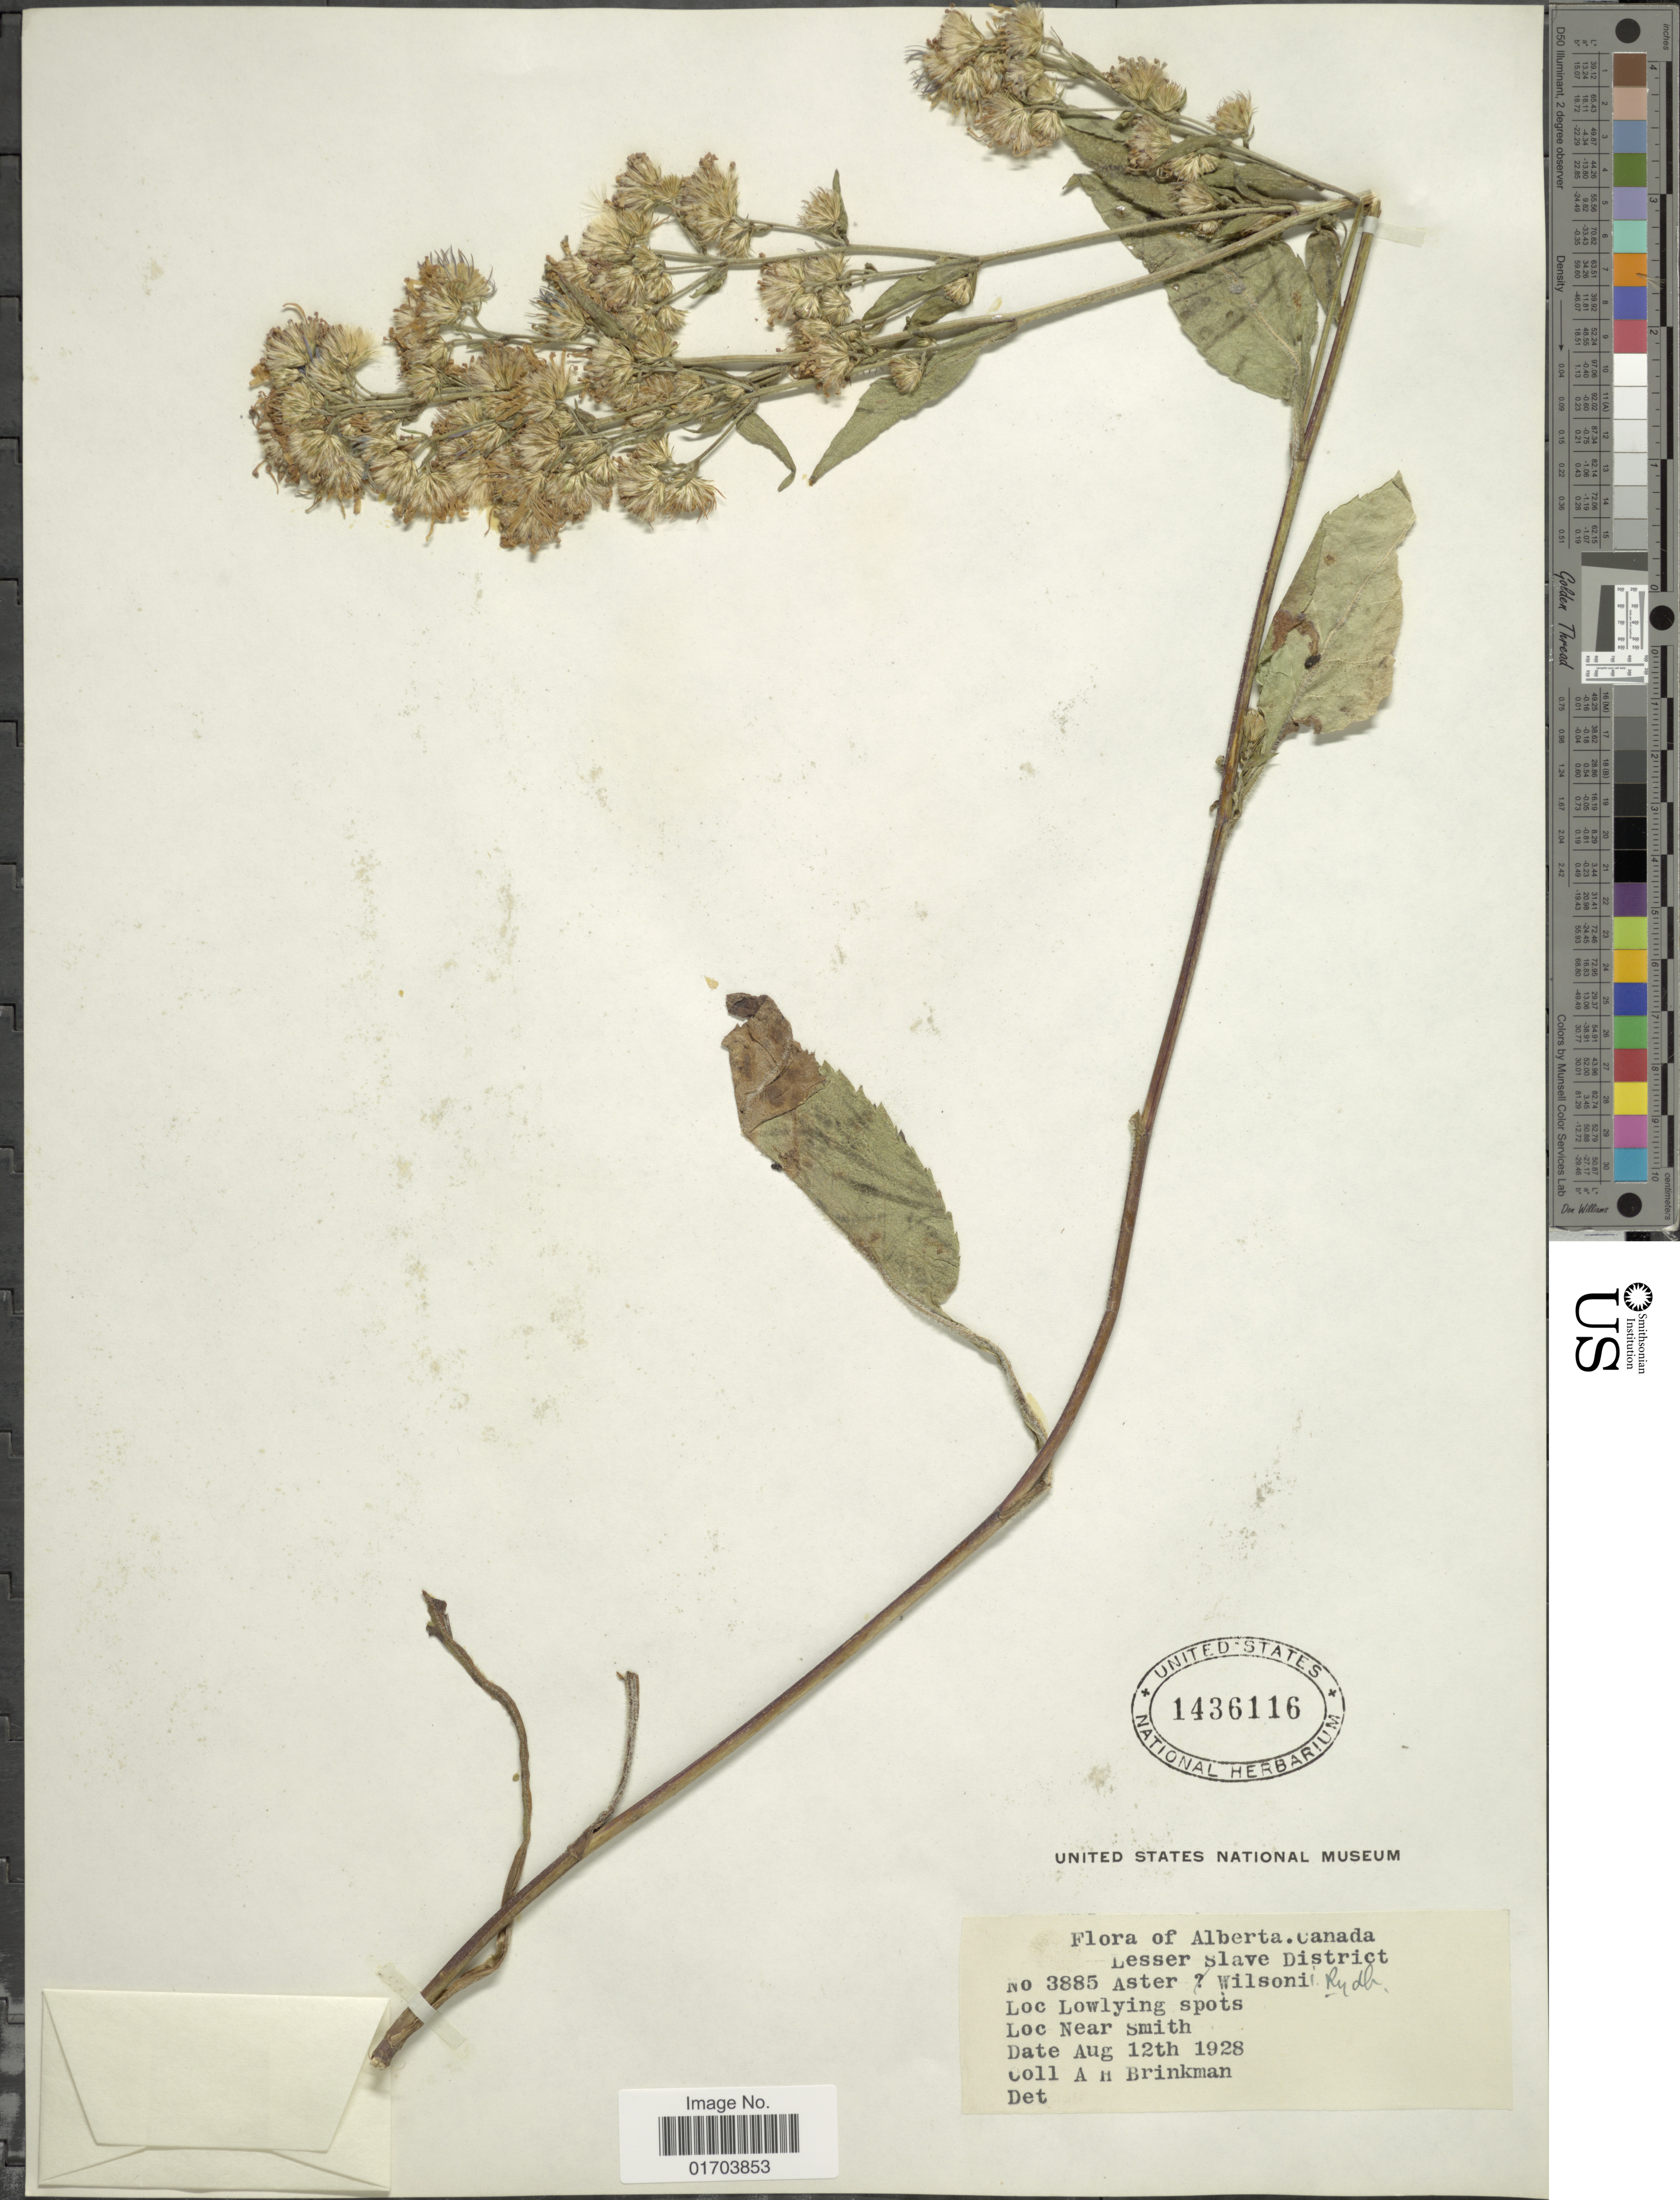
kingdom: Plantae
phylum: Tracheophyta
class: Magnoliopsida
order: Asterales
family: Asteraceae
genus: Symphyotrichum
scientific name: Symphyotrichum ciliolatum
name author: (Lindl.) Á. Löve & D. Löve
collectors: A. Brinkman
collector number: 3885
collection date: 1928-08-12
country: Canada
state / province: Alberta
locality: Lesser Slave District, Near Smith, Lowlying spots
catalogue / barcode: US 1436116